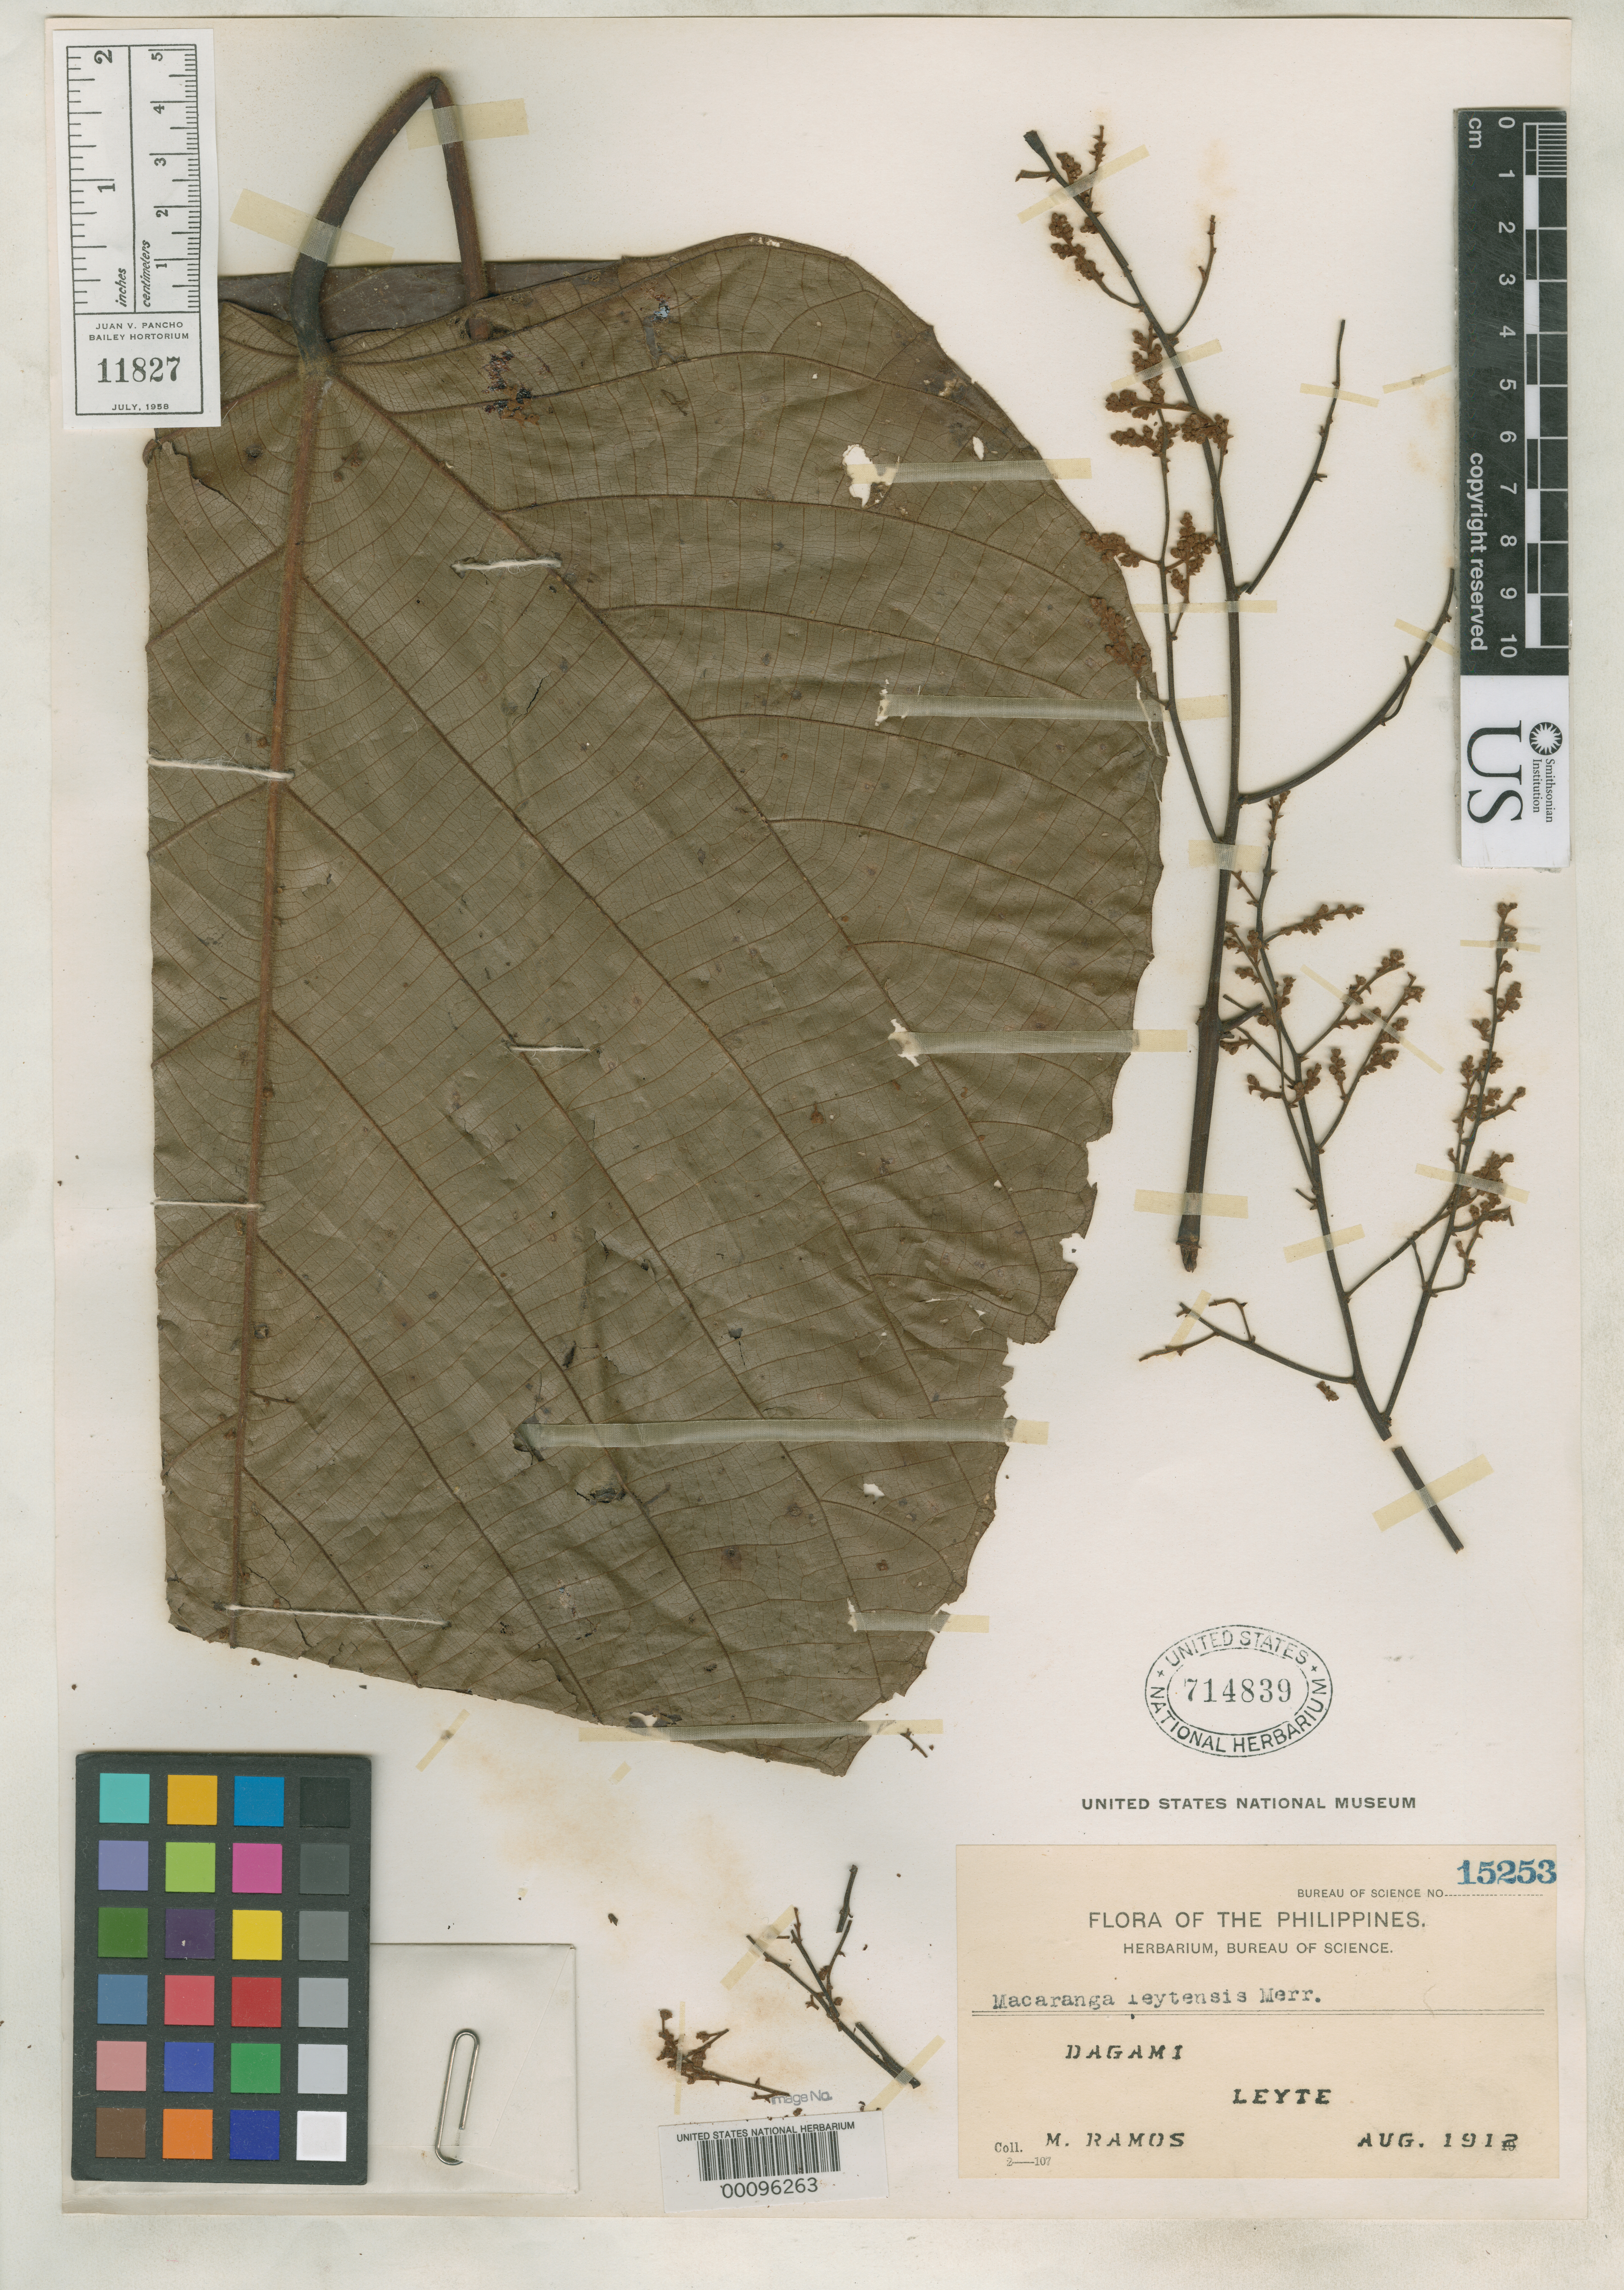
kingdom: Plantae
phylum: Tracheophyta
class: Magnoliopsida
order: Malpighiales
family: Euphorbiaceae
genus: Macaranga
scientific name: Macaranga leytensis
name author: Merr.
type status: Isotype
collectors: M. Ramos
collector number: Bur. Sci. 15253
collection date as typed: Aug 1912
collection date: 1912-08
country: Philippines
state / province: Eastern Visayas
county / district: Leyte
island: Leyte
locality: Dagami.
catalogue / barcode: US 714839